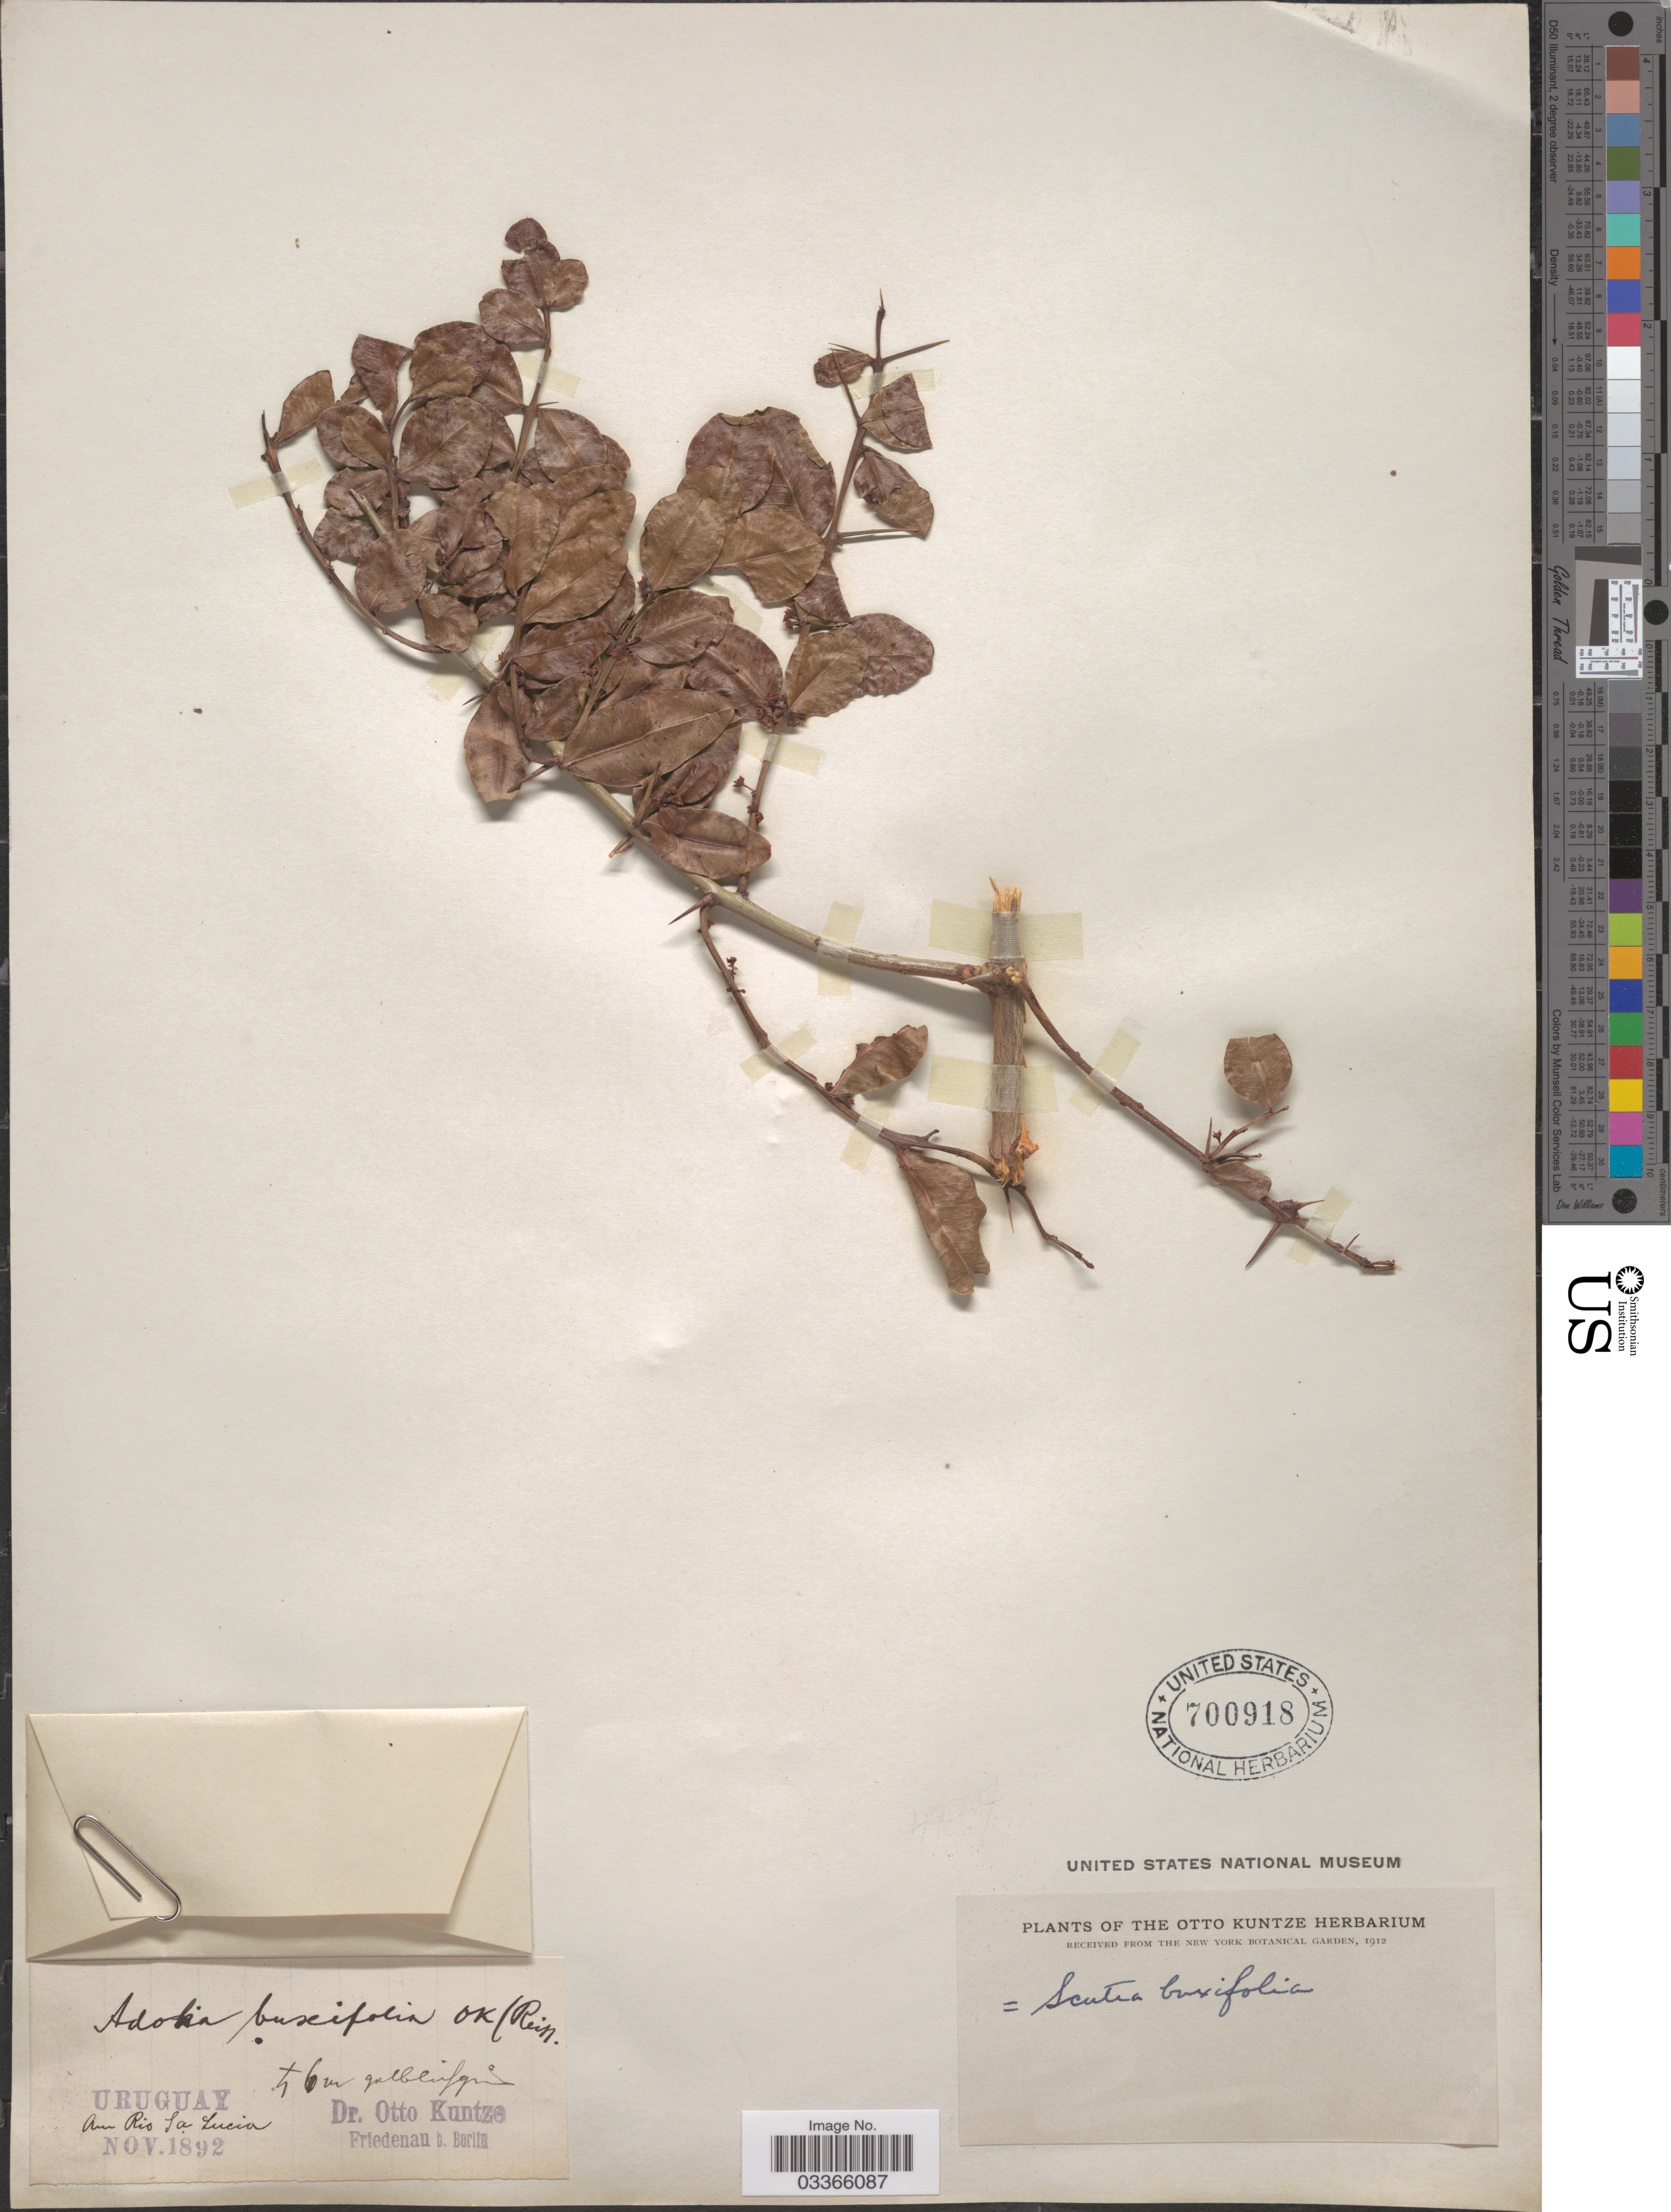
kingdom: Plantae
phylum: Tracheophyta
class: Magnoliopsida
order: Rosales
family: Rhamnaceae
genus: Scutia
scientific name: Scutia buxifolia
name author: Reissek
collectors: C.E.O. Kuntze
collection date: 1892-11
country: Uruguay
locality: Am Rio La Lucia.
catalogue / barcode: US 700918